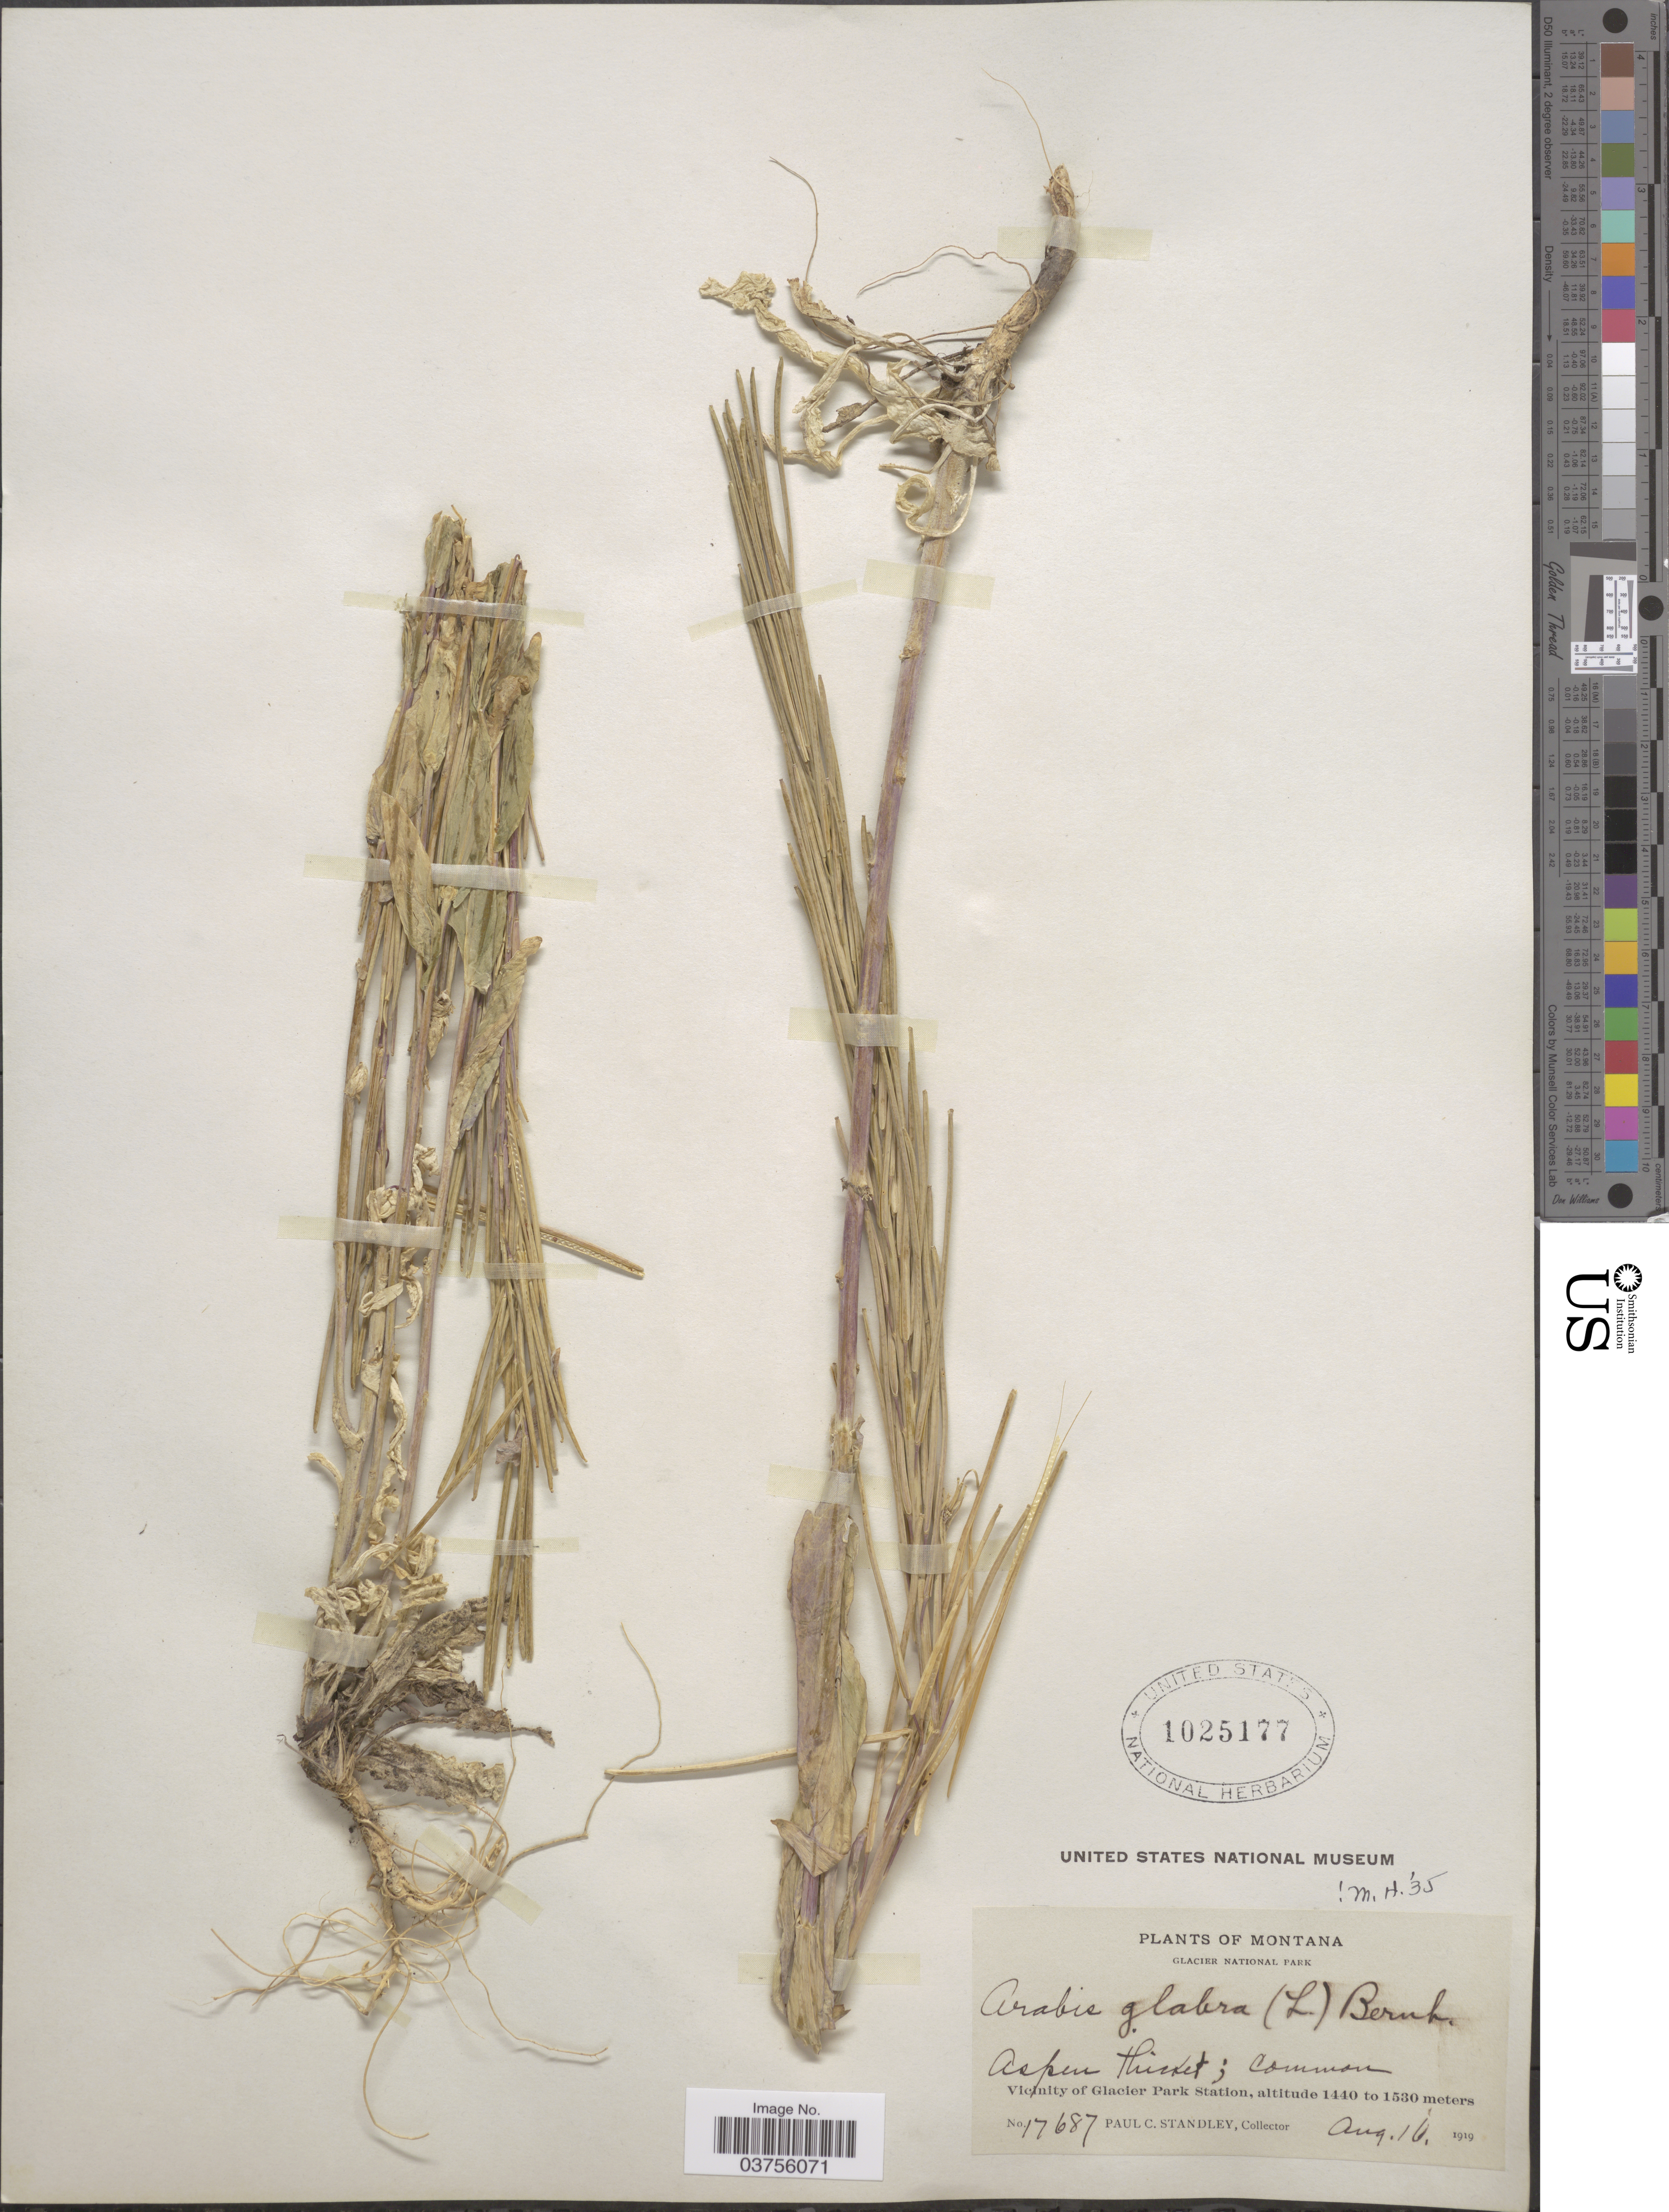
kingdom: Plantae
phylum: Tracheophyta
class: Magnoliopsida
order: Brassicales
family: Brassicaceae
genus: Turritis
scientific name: Turritis glabra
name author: L.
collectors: P. C. Standley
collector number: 17687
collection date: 1919-08-16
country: United States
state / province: Montana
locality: Glacier National Park. Aspen thicket. Vicinity of Glacier Park Station.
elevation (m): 1440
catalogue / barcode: US 1025177